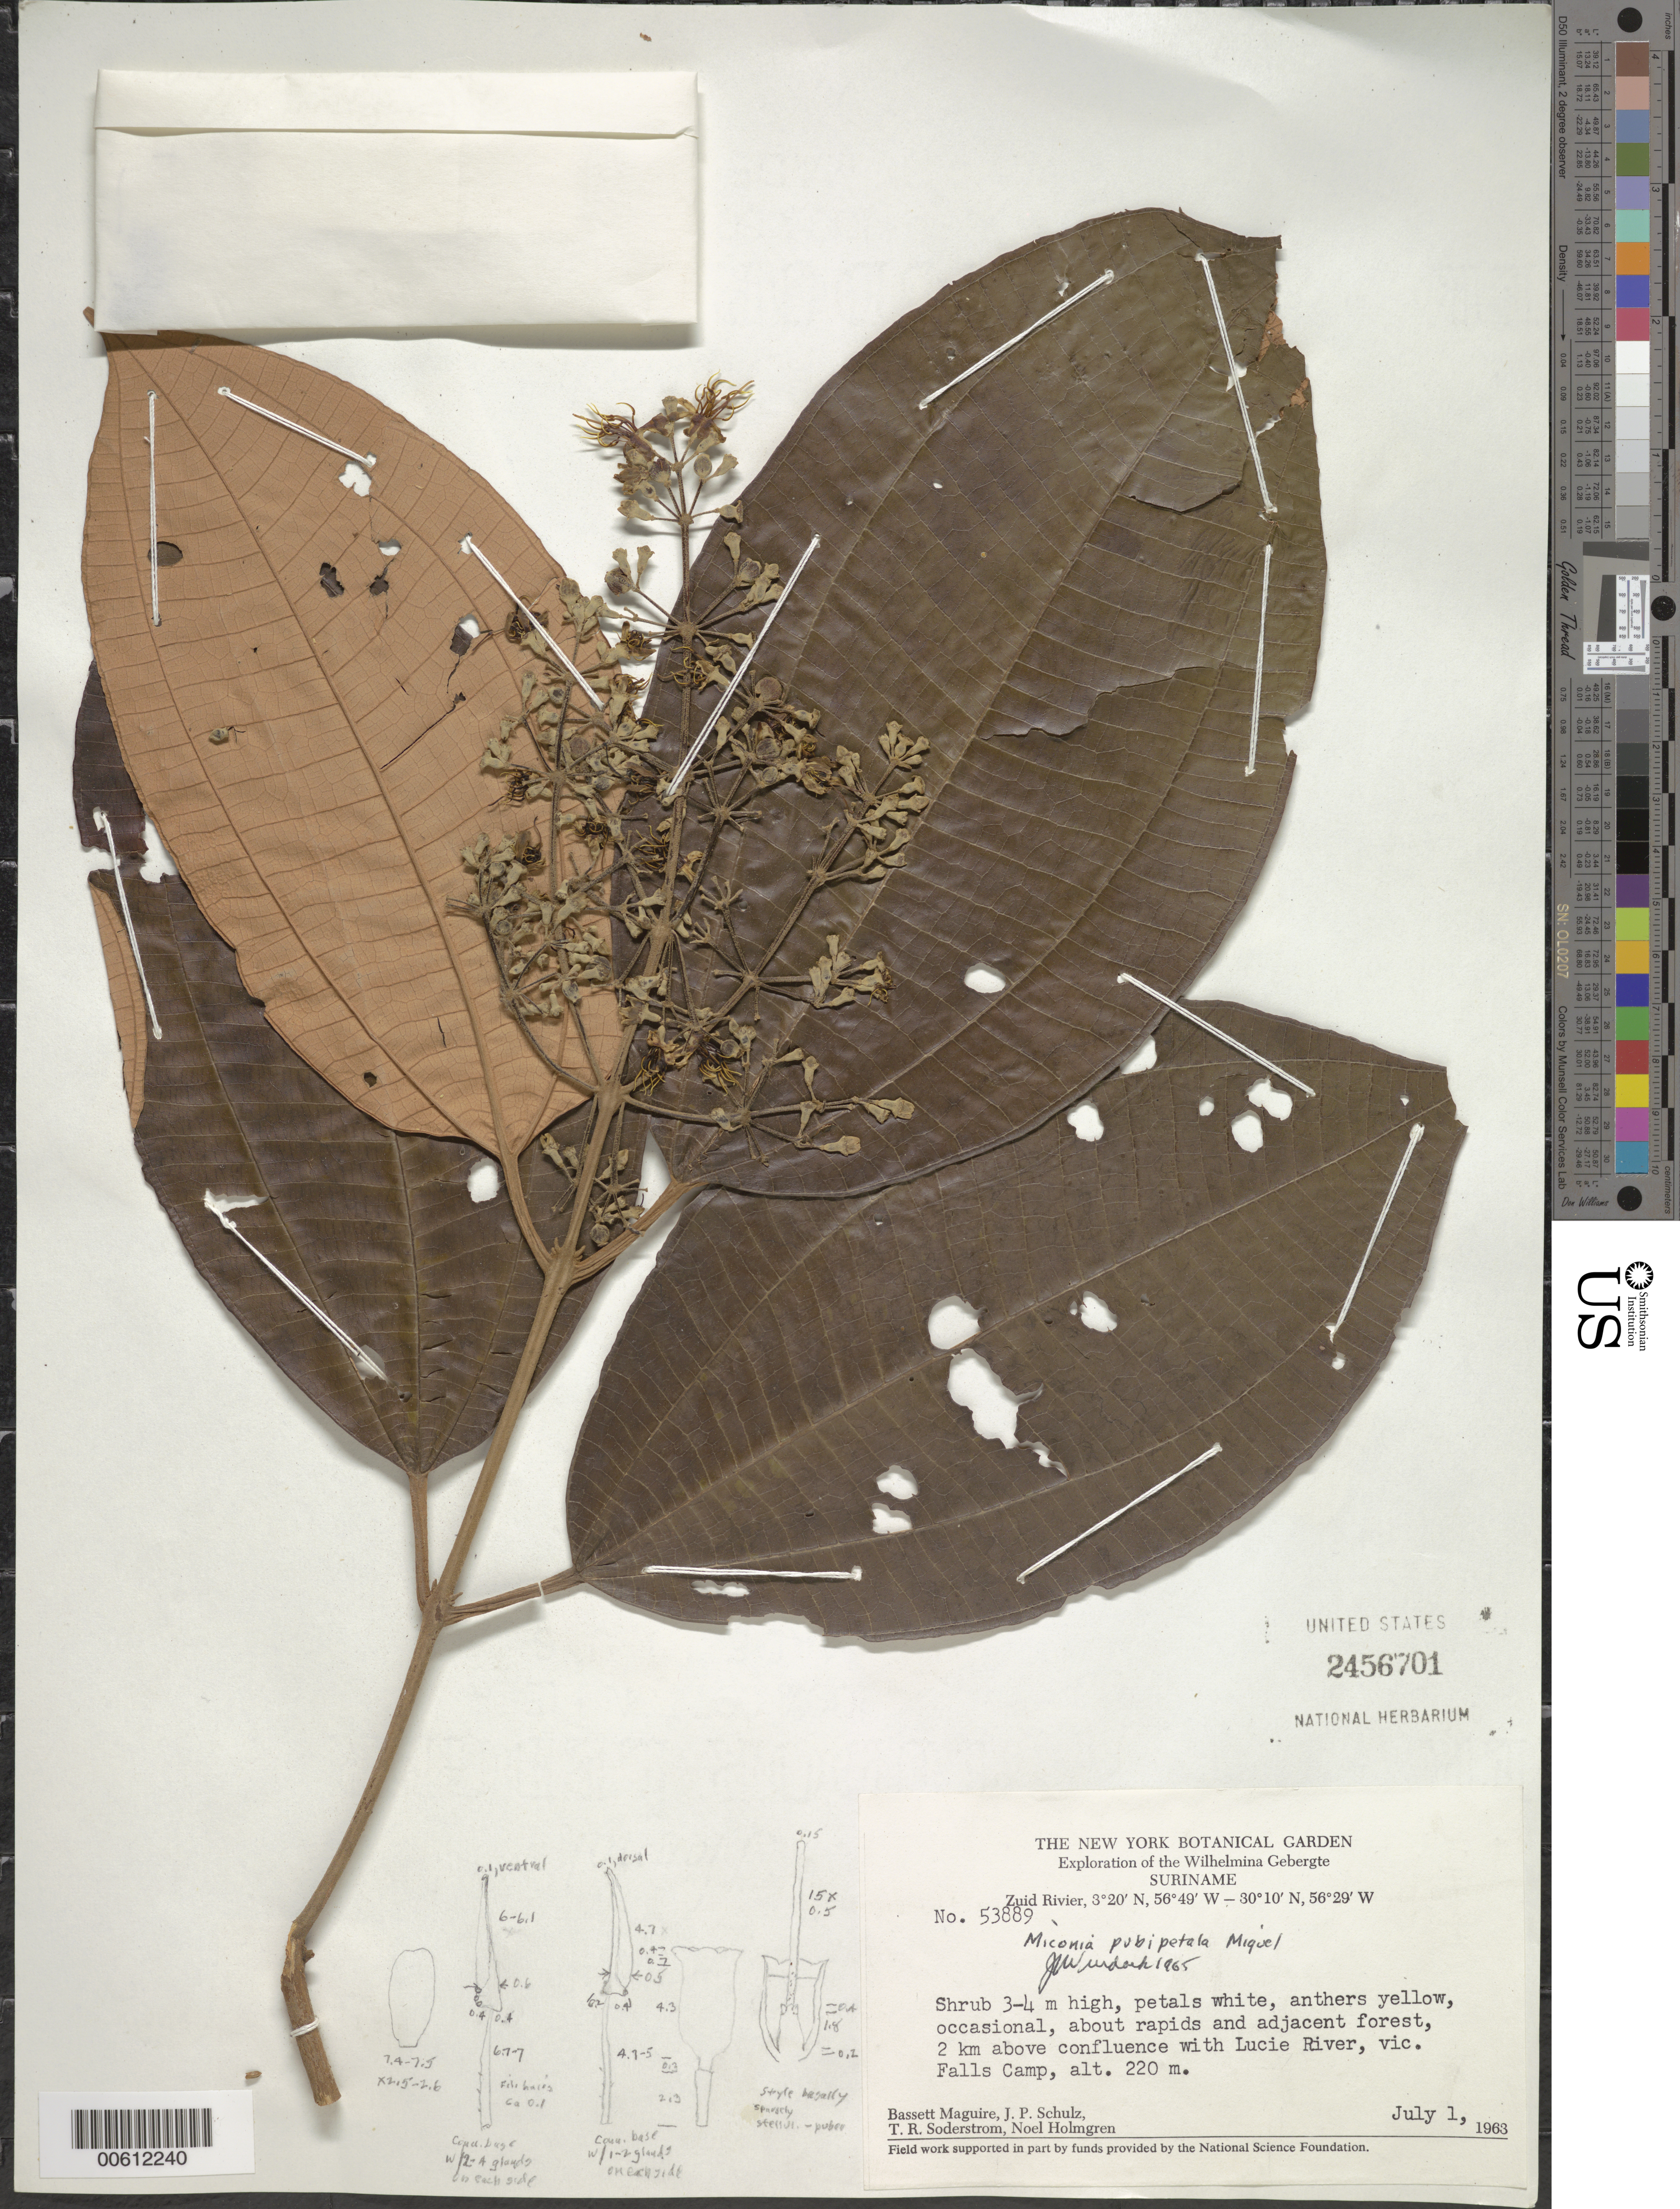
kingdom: Plantae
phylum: Tracheophyta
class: Magnoliopsida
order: Myrtales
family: Melastomataceae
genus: Miconia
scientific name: Miconia pubipetala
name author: Miq.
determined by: Wurdack, John J., (US), US (UNITED STATES)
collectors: B. Maguire, J. P. Schulz, T. R. Soderstrom & N. H. Holmgren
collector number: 53889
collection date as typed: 1-Jul-63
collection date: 1963-07-01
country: Suriname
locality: Zuid River, 2 km above confl. with Lucie River, vic. Falls Camp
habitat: About rapids and adjacent forest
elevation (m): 220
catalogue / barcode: US 2456701